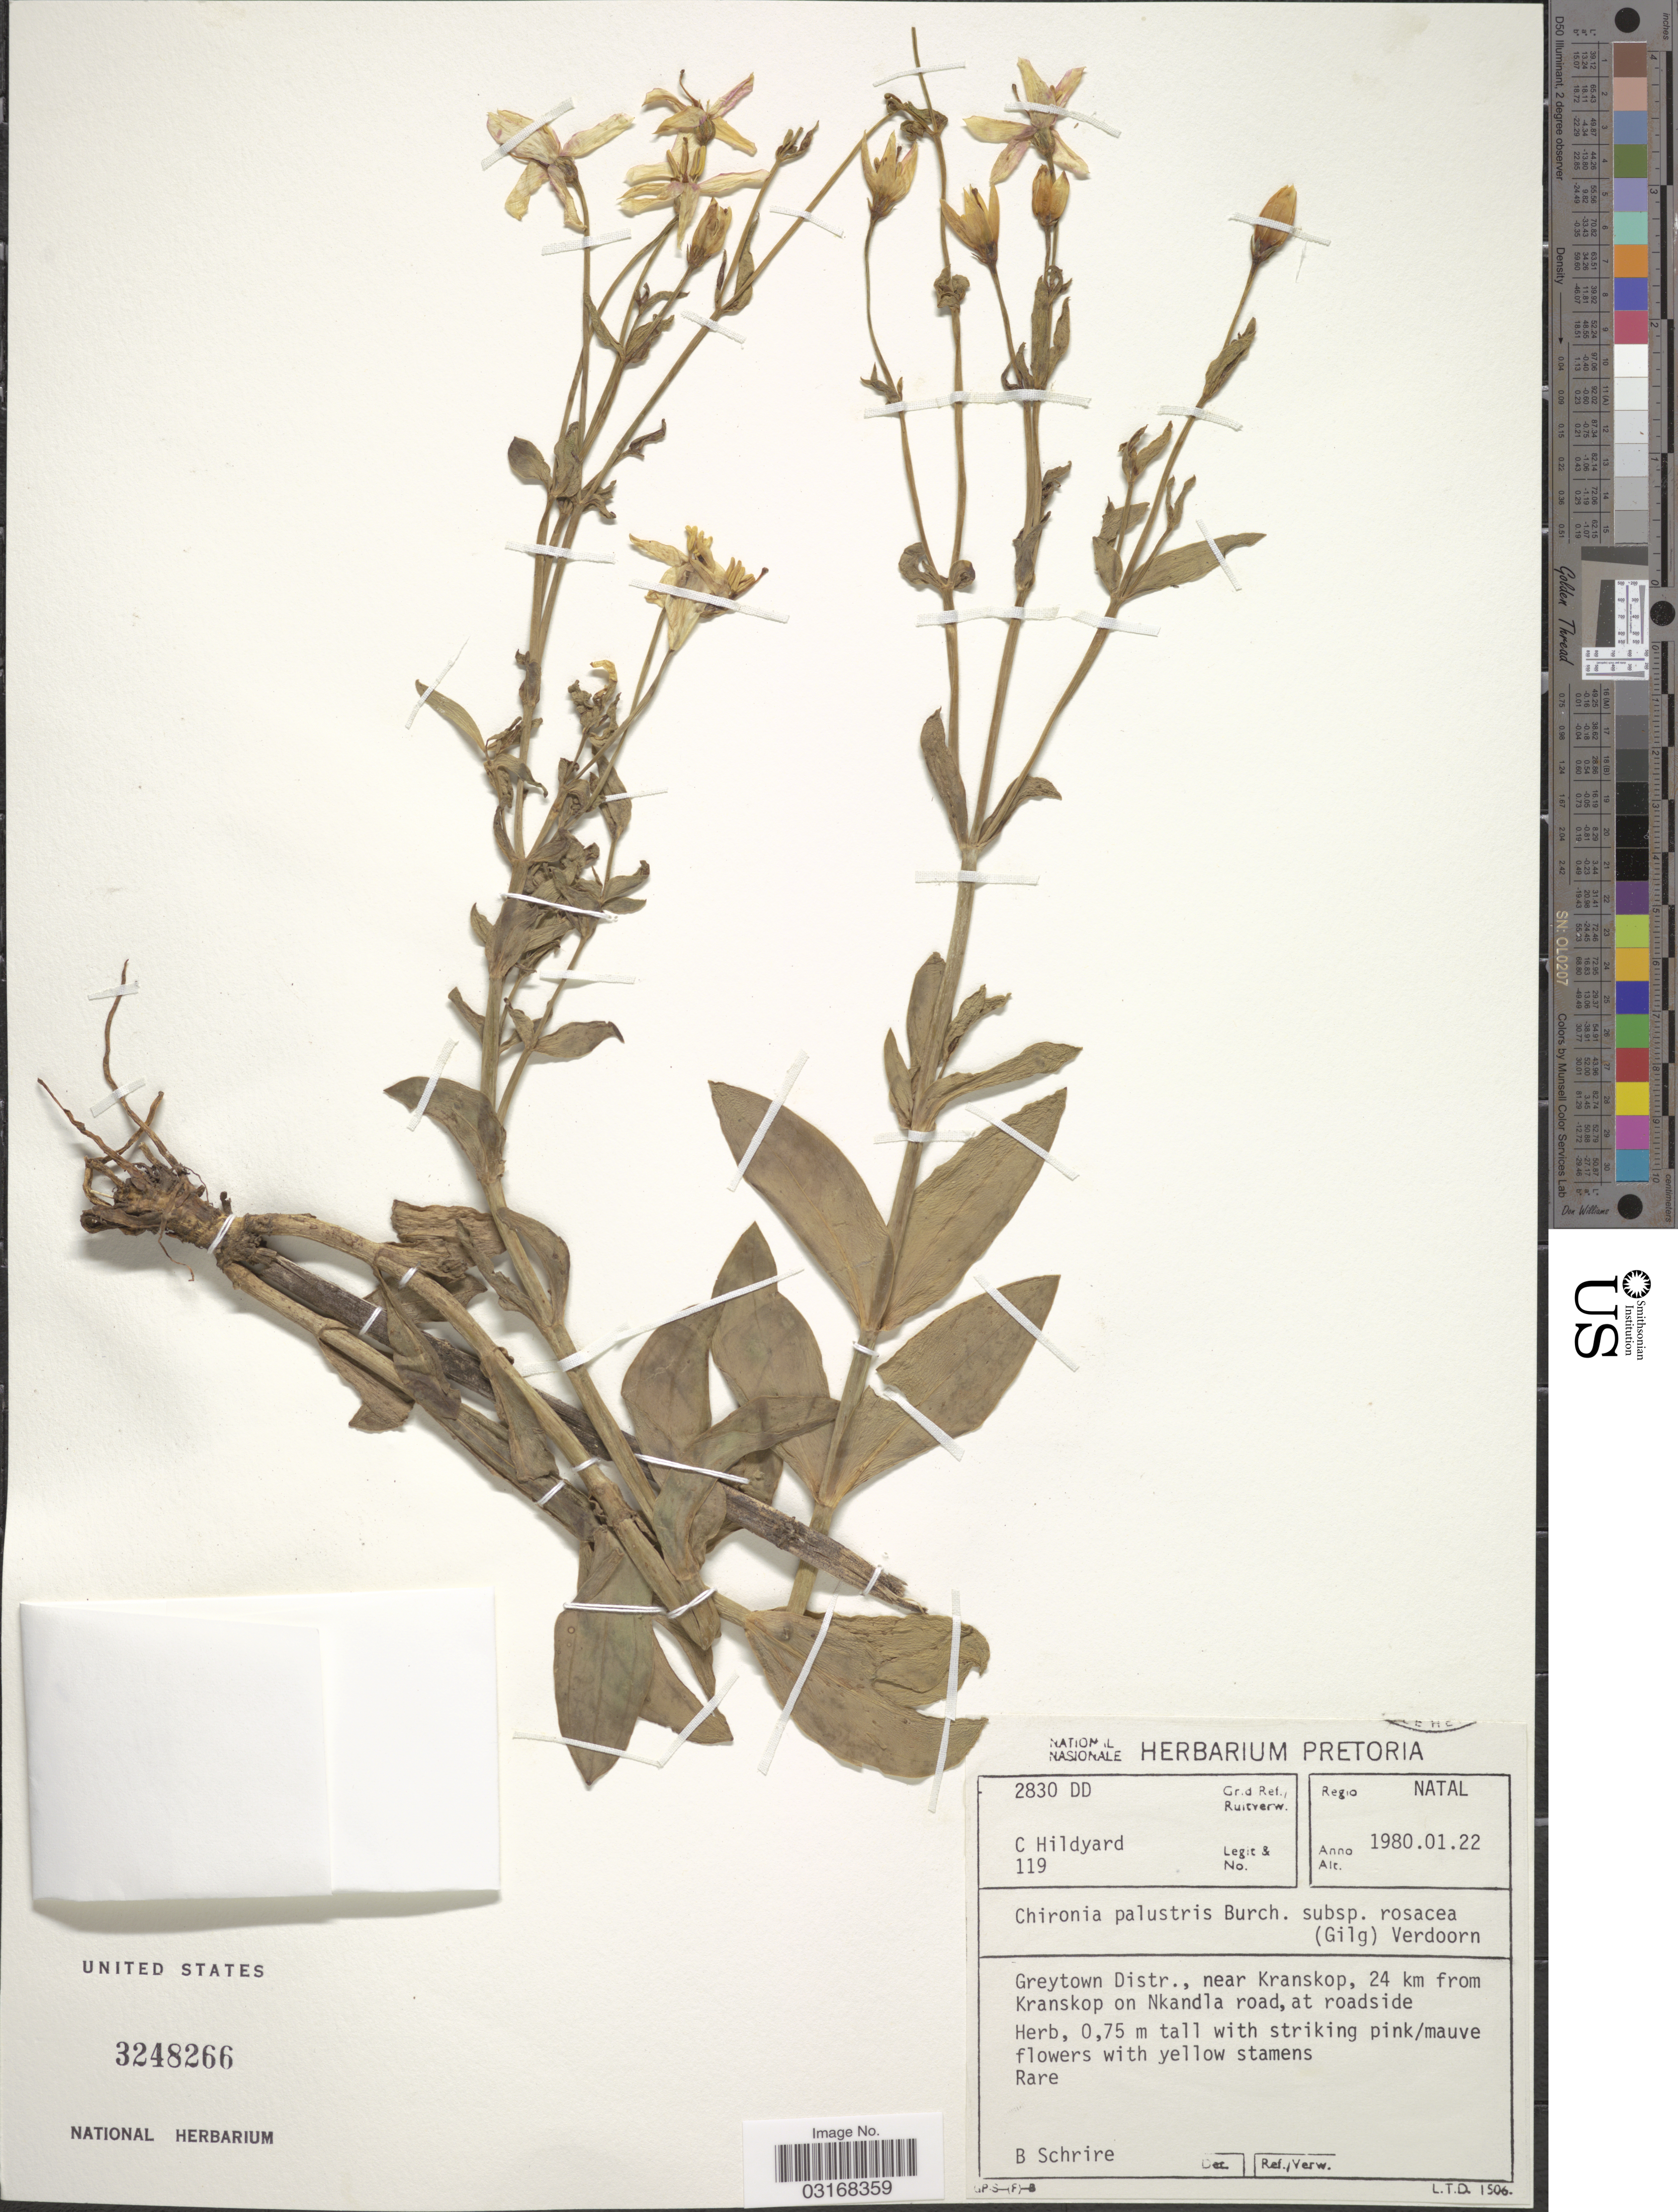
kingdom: Plantae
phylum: Tracheophyta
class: Magnoliopsida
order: Gentianales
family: Gentianaceae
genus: Chironia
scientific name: Chironia palustris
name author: Burch.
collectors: C. Hildyard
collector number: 119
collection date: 1980-01-22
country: South Africa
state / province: KwaZulu-Natal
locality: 2830 DD Grid Ref./ Ruitverw. Regio Natal. Greytown Distr., near Kranskop, 24 km from Kranskop on Nkandla road, at roadside.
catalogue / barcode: US 3248266